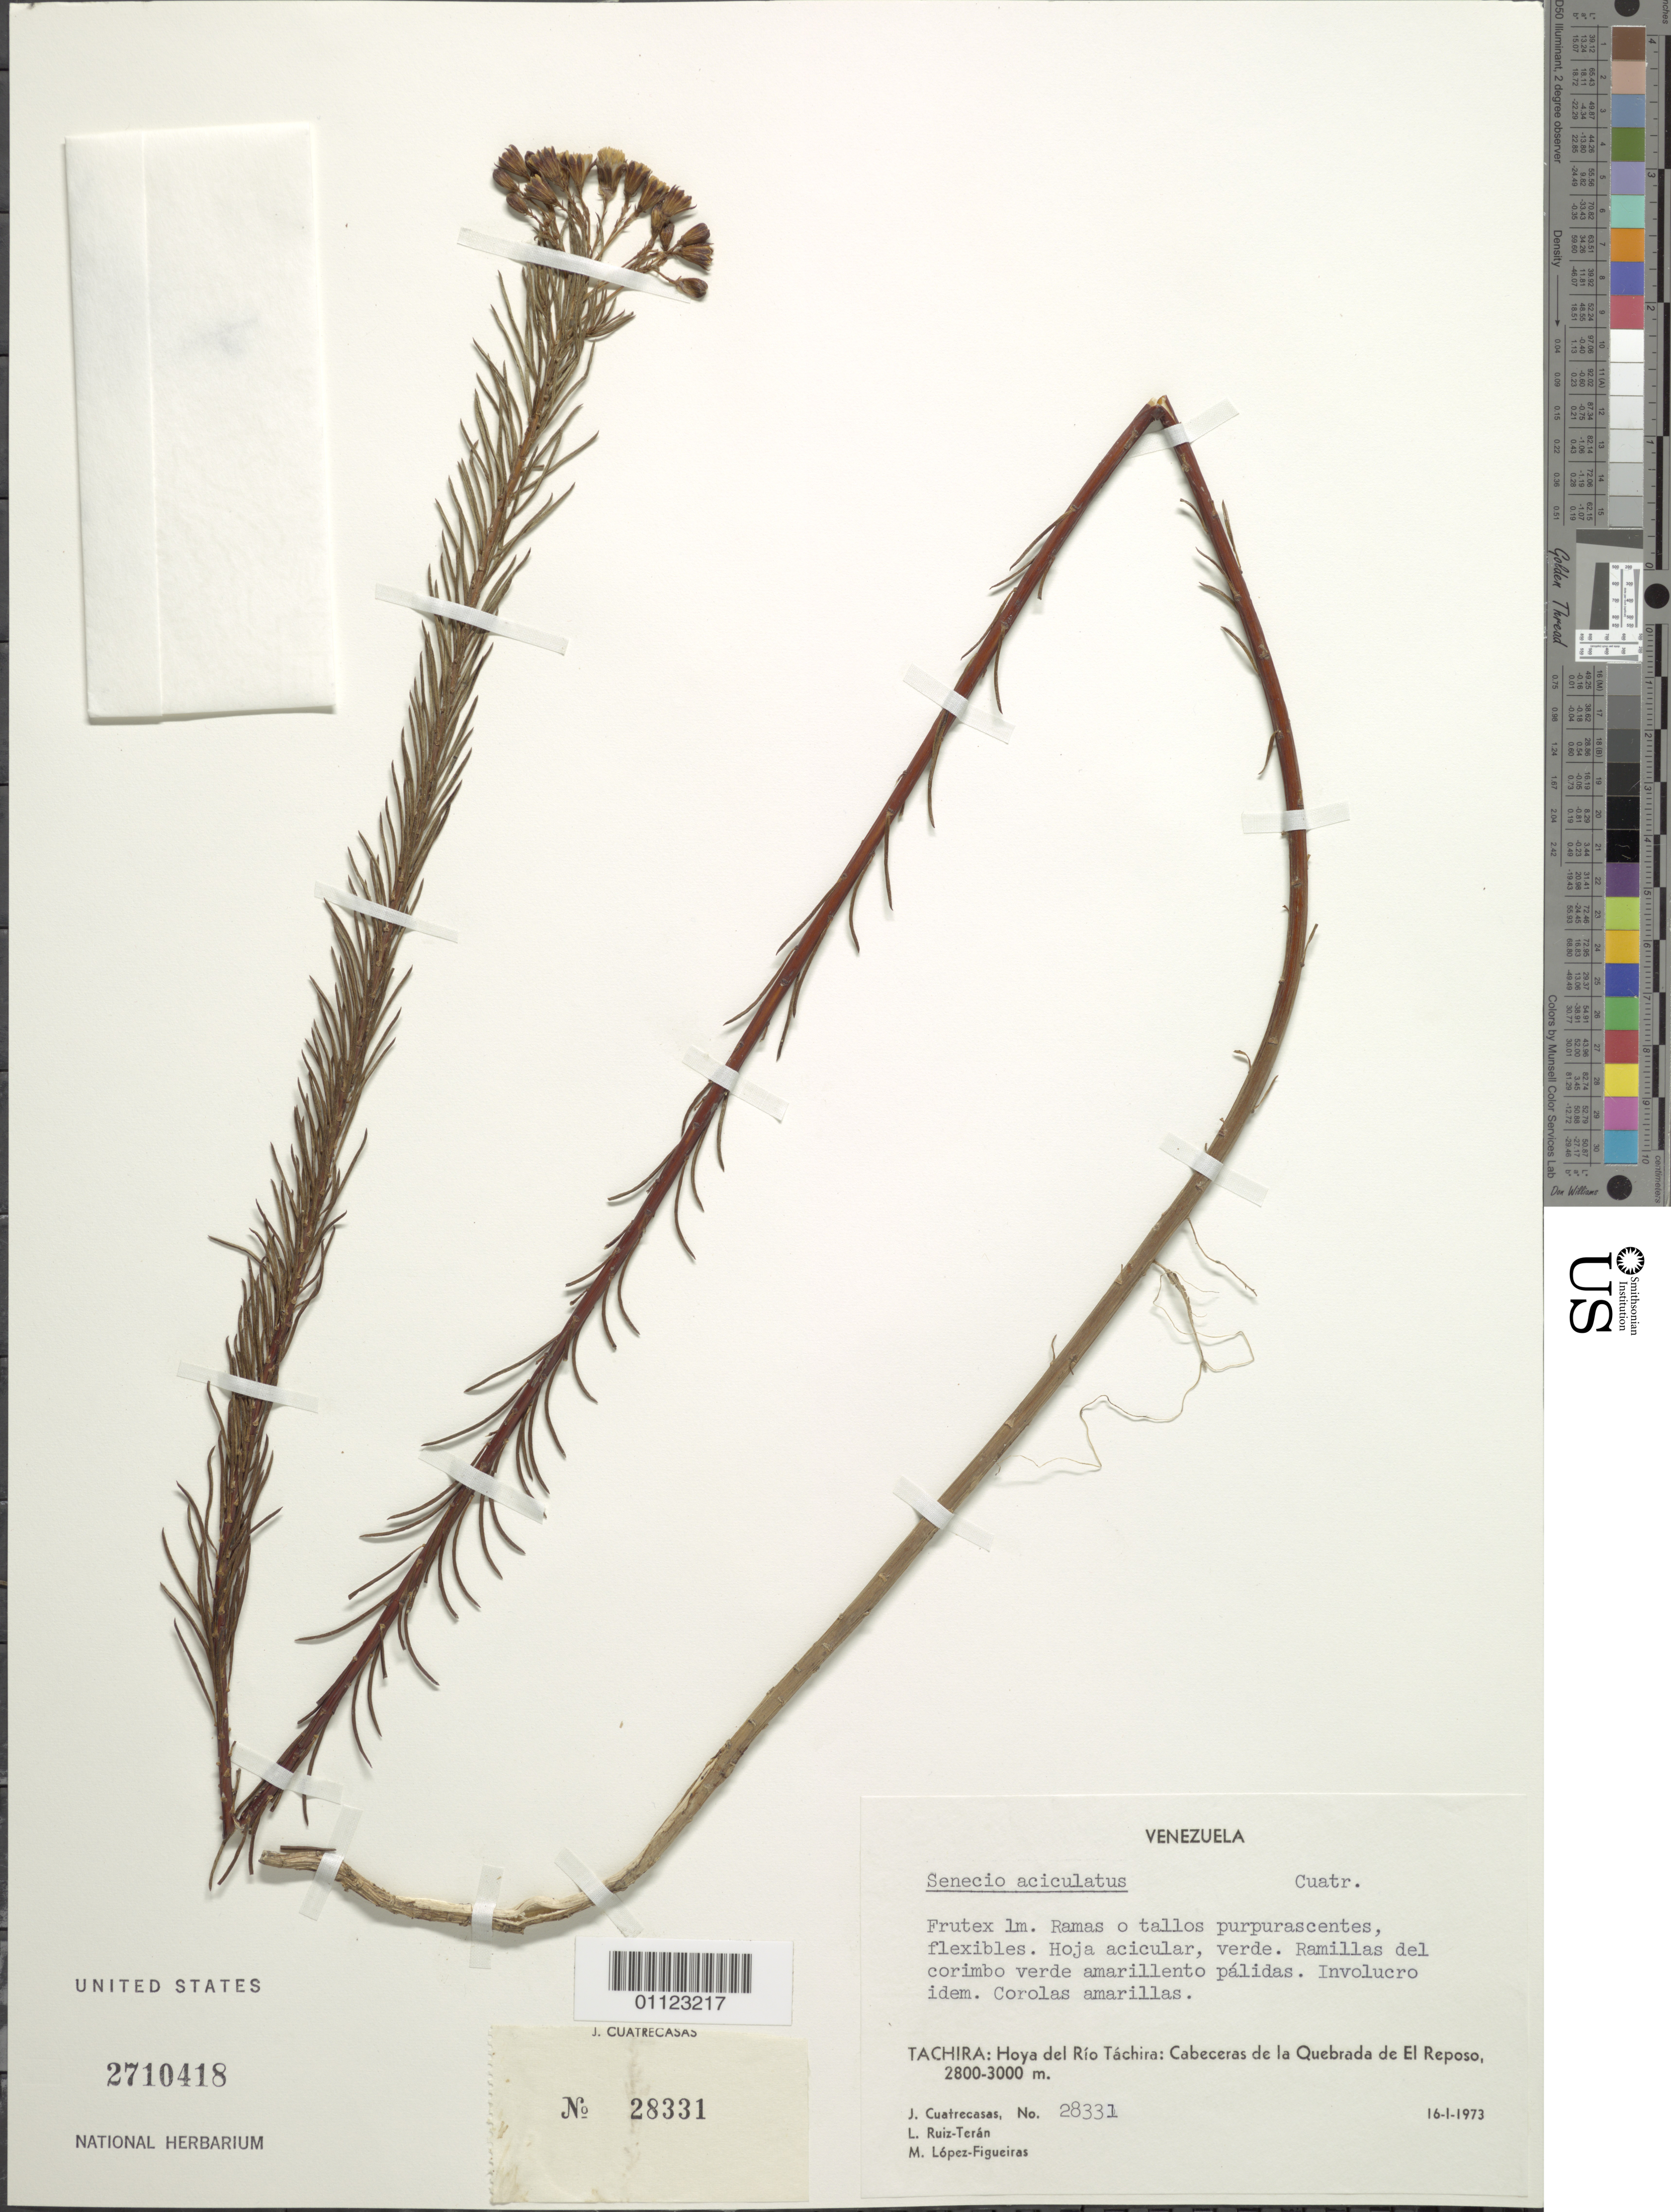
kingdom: Plantae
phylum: Tracheophyta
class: Magnoliopsida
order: Asterales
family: Asteraceae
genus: Pentacalia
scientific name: Pentacalia abietina var. aciculata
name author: (Cuatrec.) Cuatrec.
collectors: J. Cuatrecasas, L. E. Ruíz-Terán & M. López Figueiras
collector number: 28331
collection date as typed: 16 Jan 1973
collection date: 1973-01-16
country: Venezuela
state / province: Tachira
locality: Hoya del Río Tachira: cabeceras de la Quebrada de El Reposo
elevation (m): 2800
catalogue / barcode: US 2710418